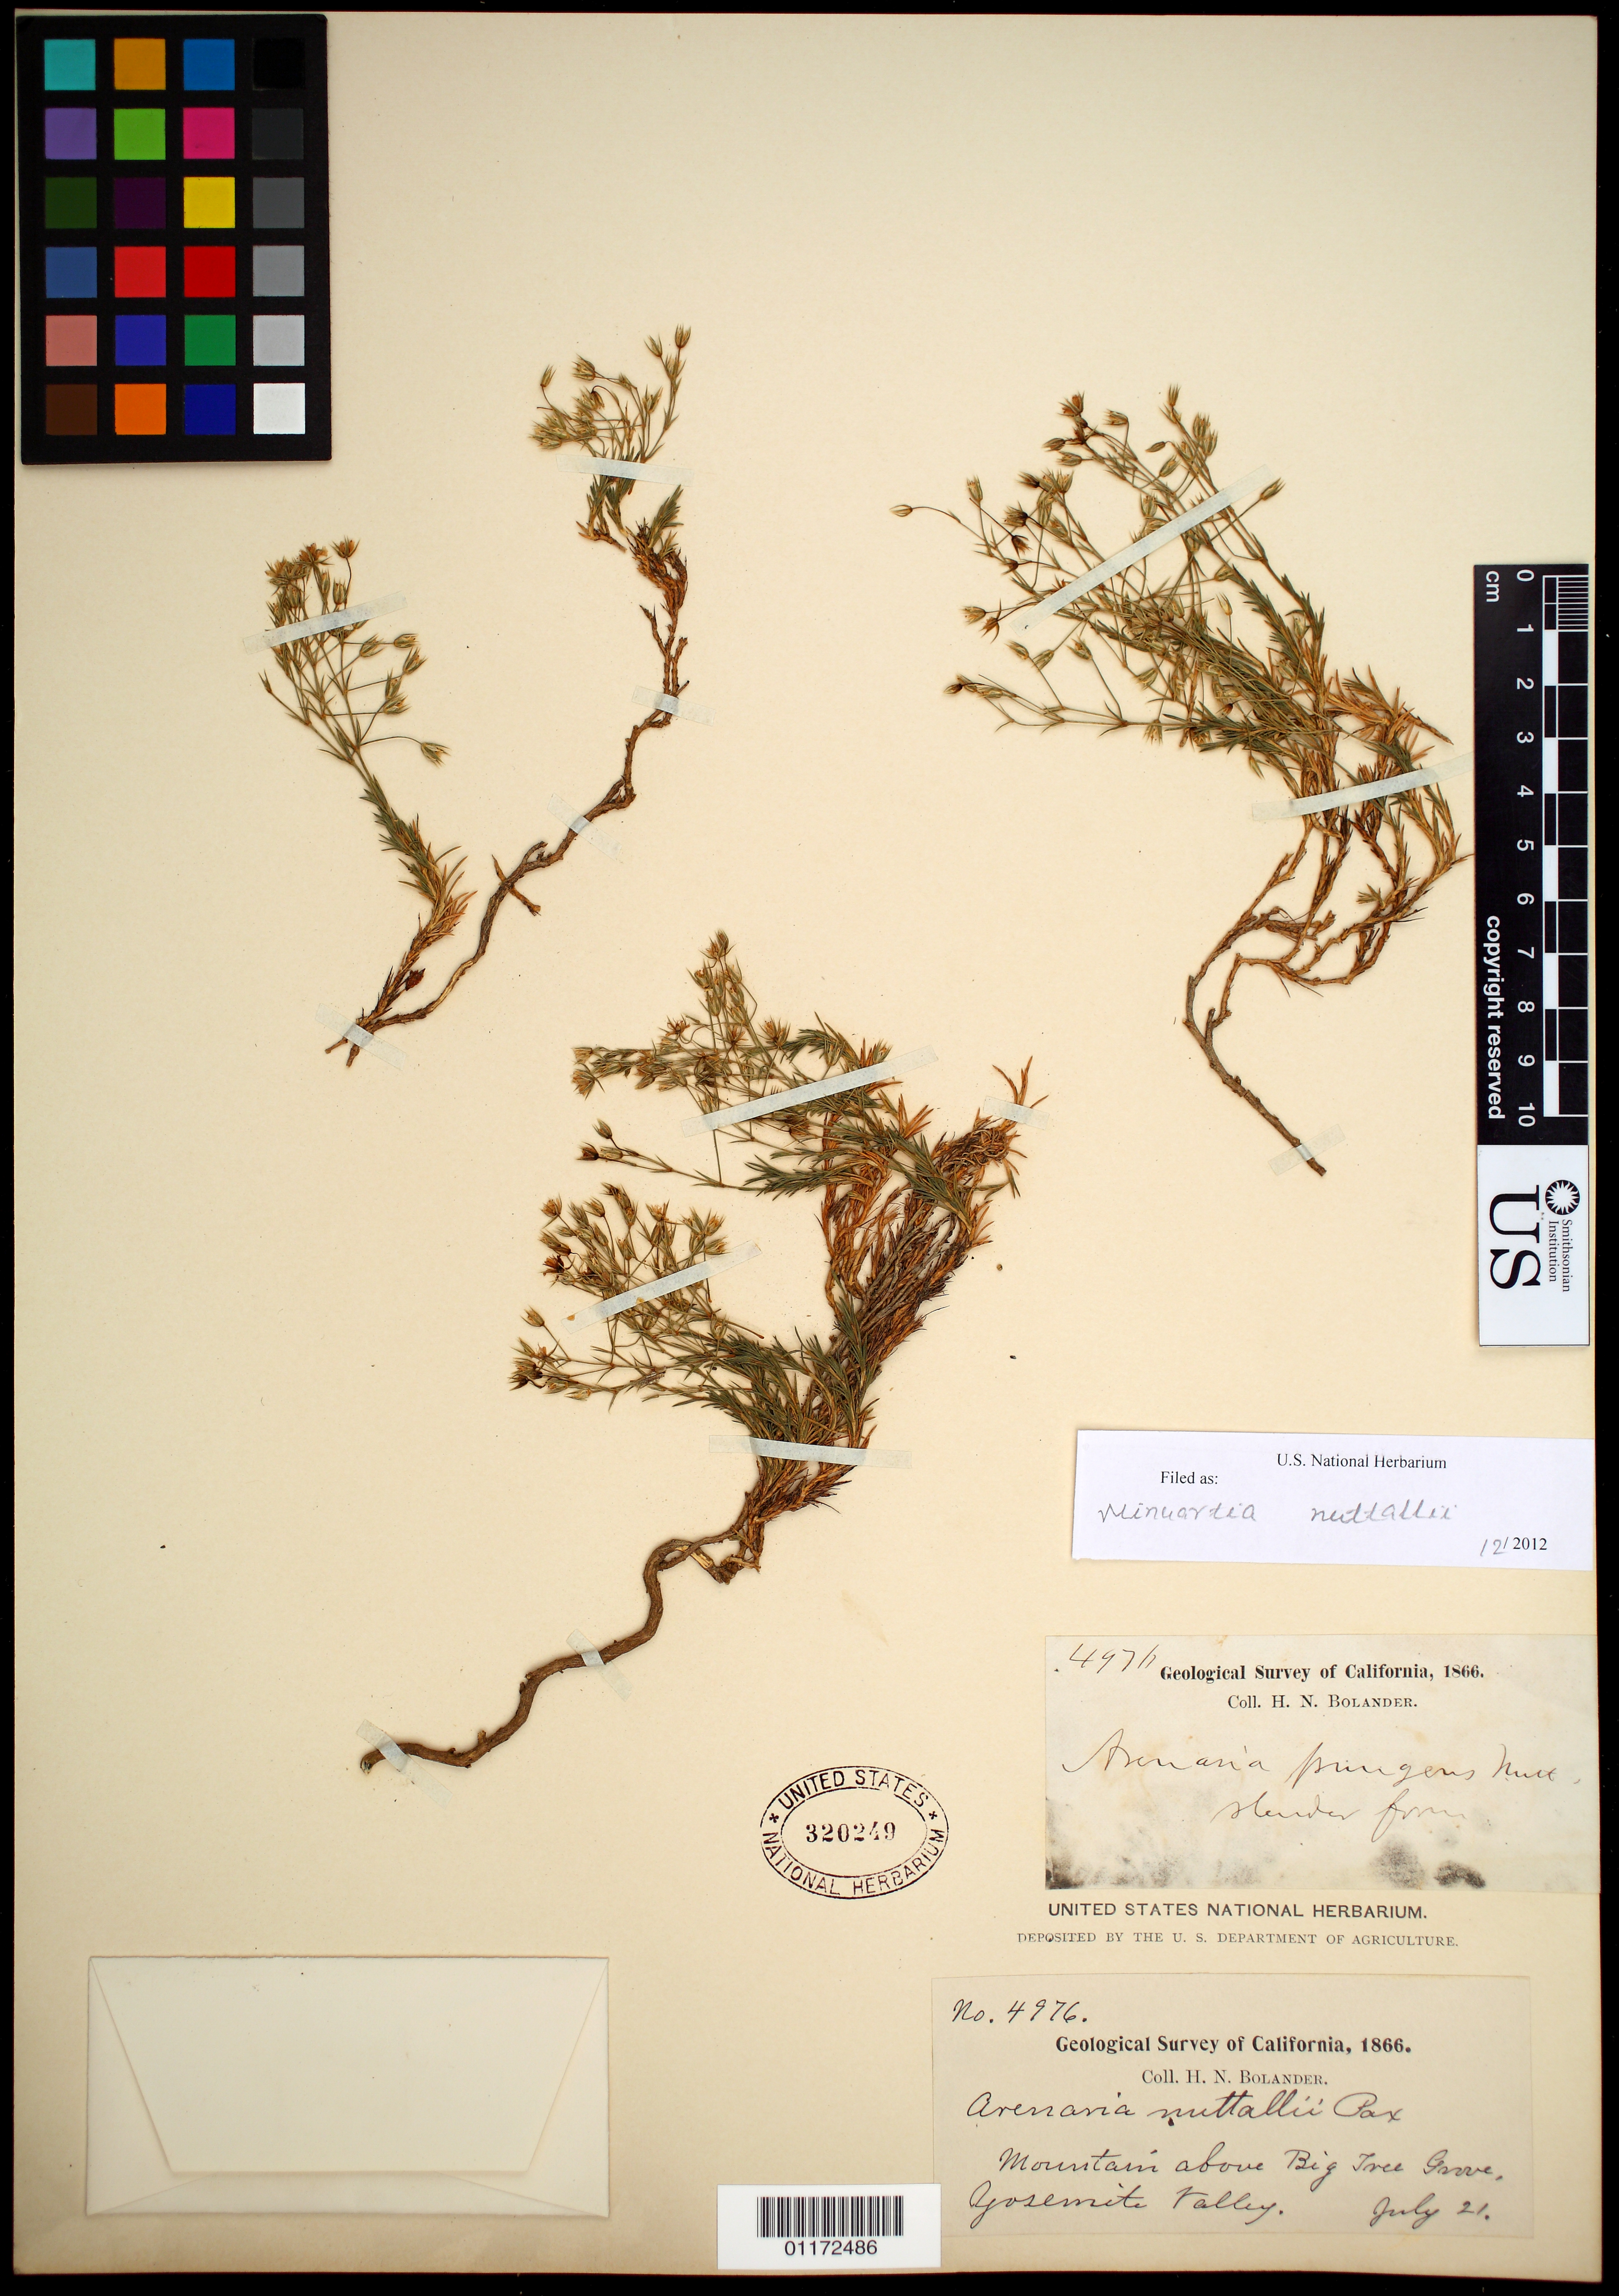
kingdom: Plantae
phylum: Tracheophyta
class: Magnoliopsida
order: Caryophyllales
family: Caryophyllaceae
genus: Minuartia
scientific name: Minuartia nuttallii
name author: (Pax) Briq.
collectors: H. Bolander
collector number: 4976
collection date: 1866-07-21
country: United States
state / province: California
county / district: Mariposa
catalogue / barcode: US 320240